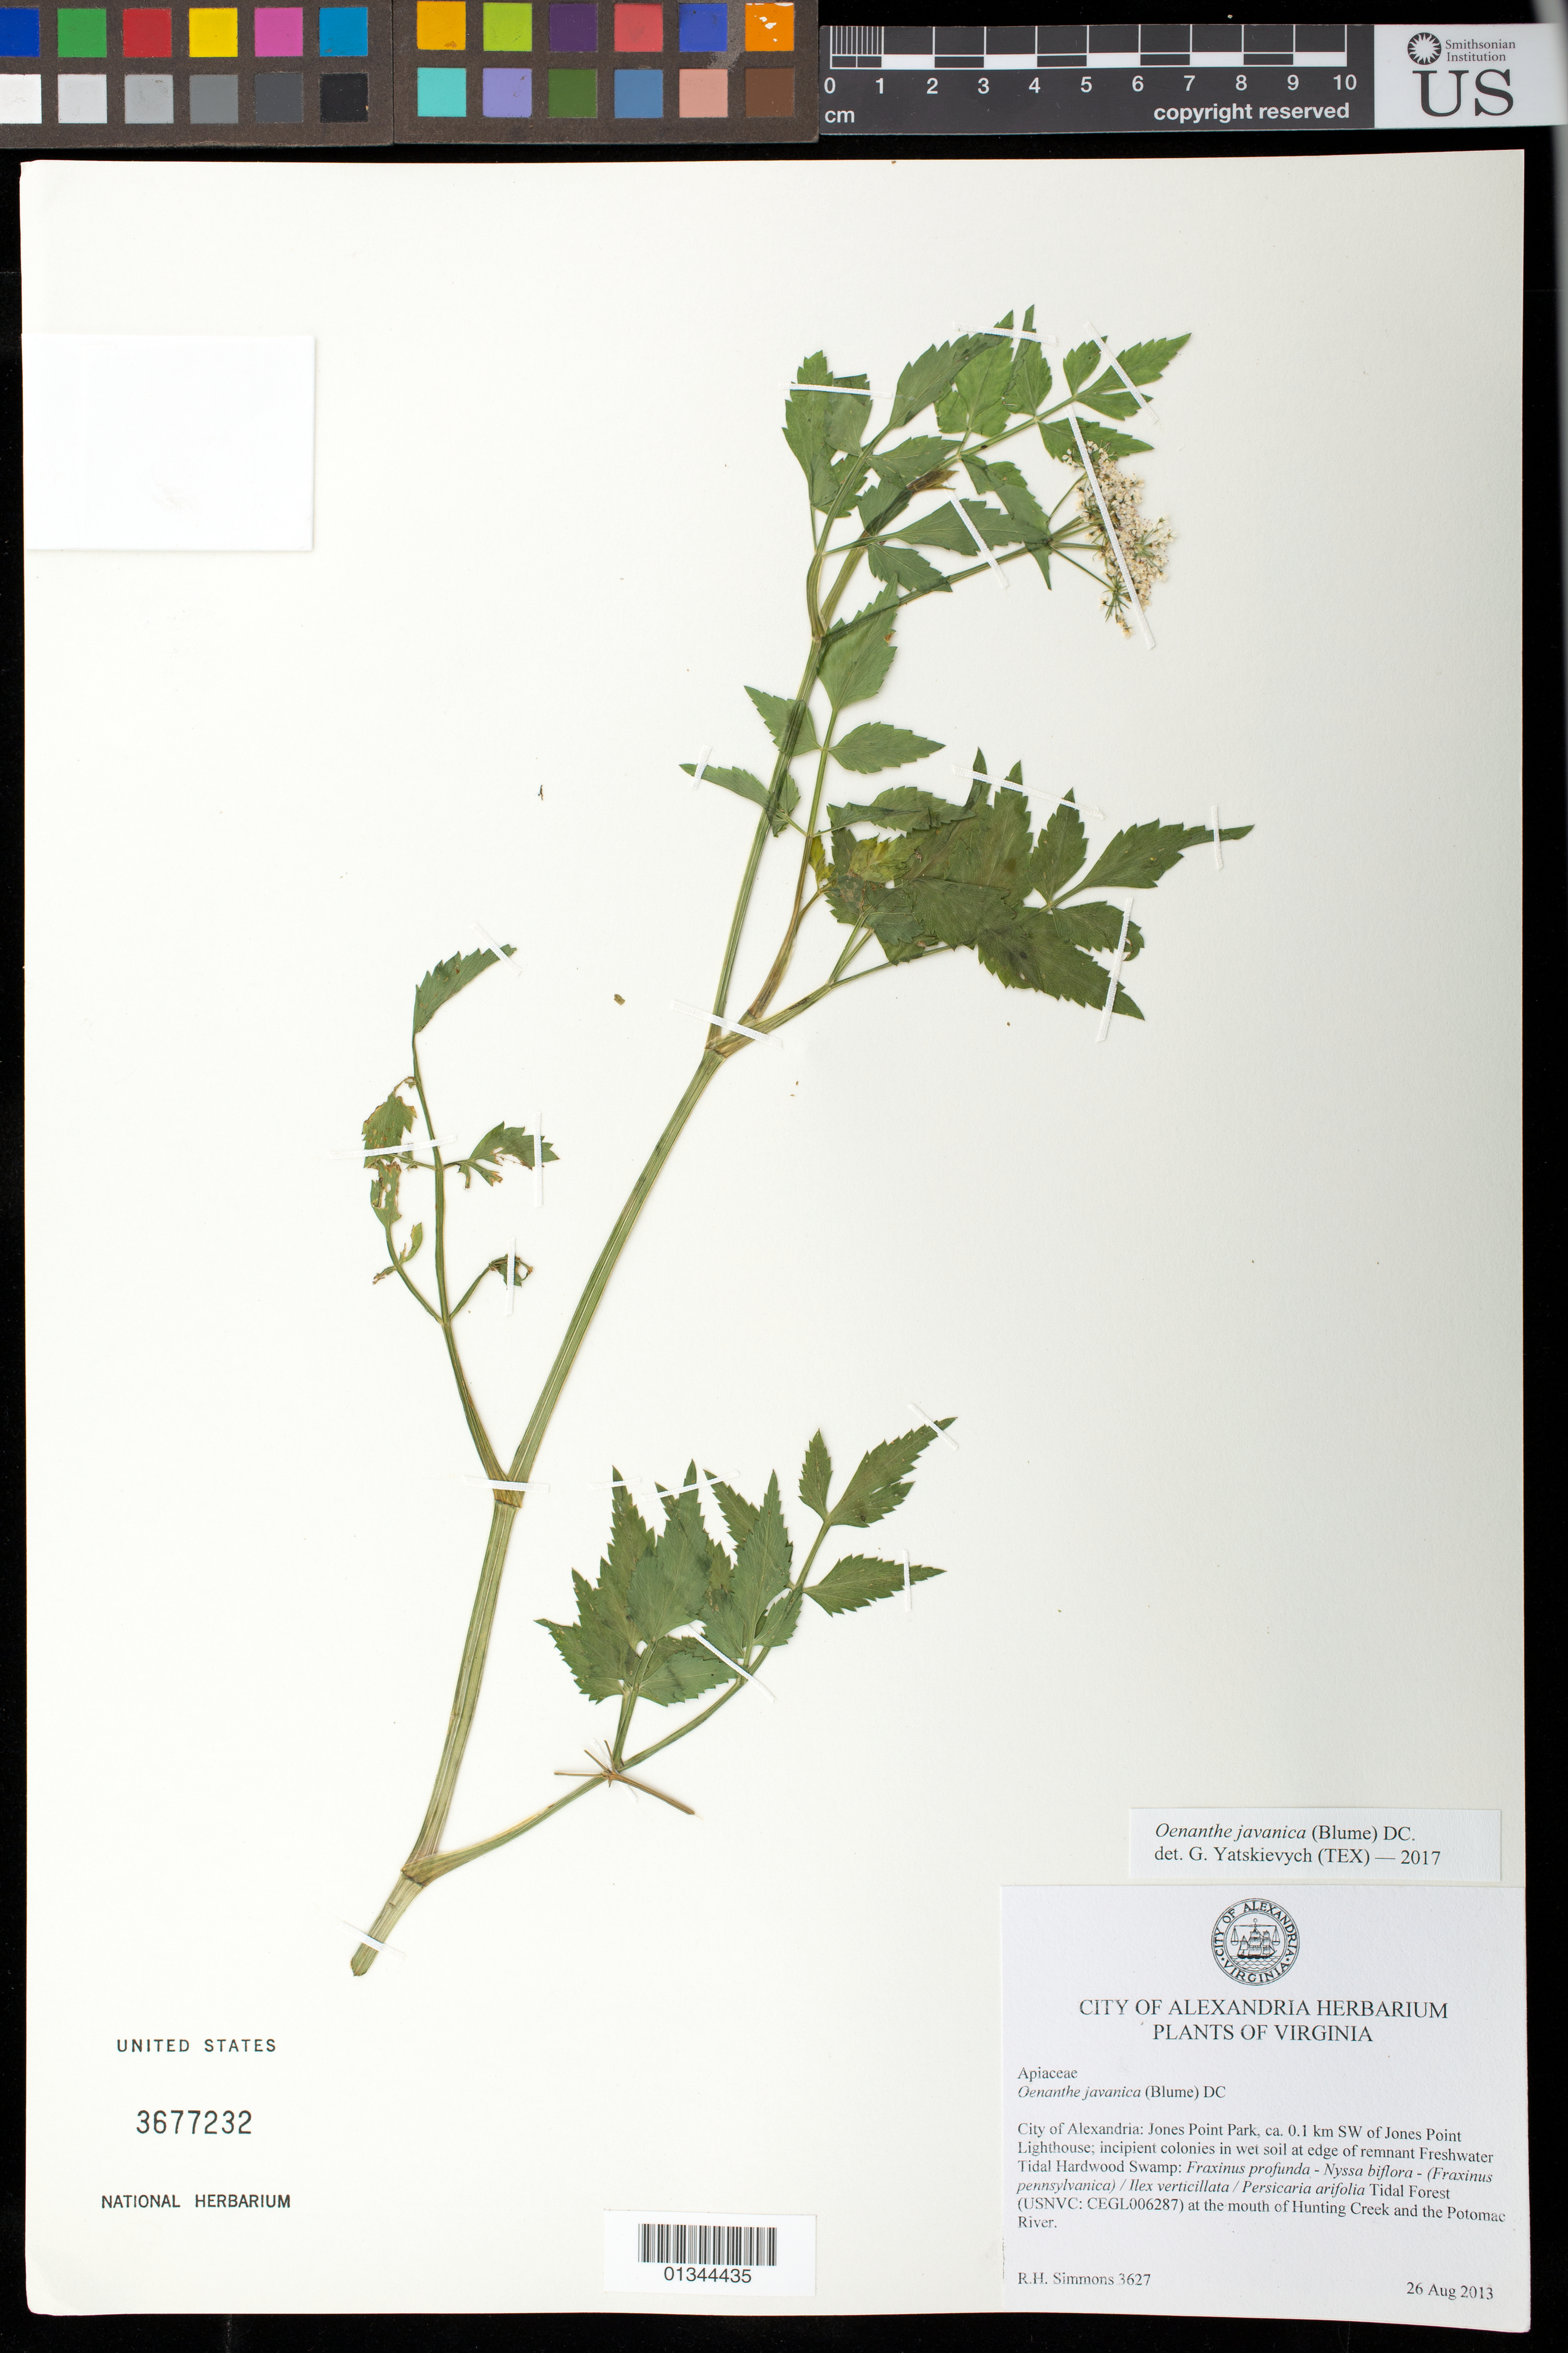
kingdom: Plantae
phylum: Tracheophyta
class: Magnoliopsida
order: Apiales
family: Apiaceae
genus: Oenanthe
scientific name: Oenanthe javanica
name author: (Blume) DC.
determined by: Yatskievych, G. A.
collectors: R. H. Simmons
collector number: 3627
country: United States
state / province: Virginia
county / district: City of Alexandria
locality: City of Alexandria, Jones Point Park, ca. 0.1 km SW of Jones Point Lighthouse.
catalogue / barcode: US 3677232